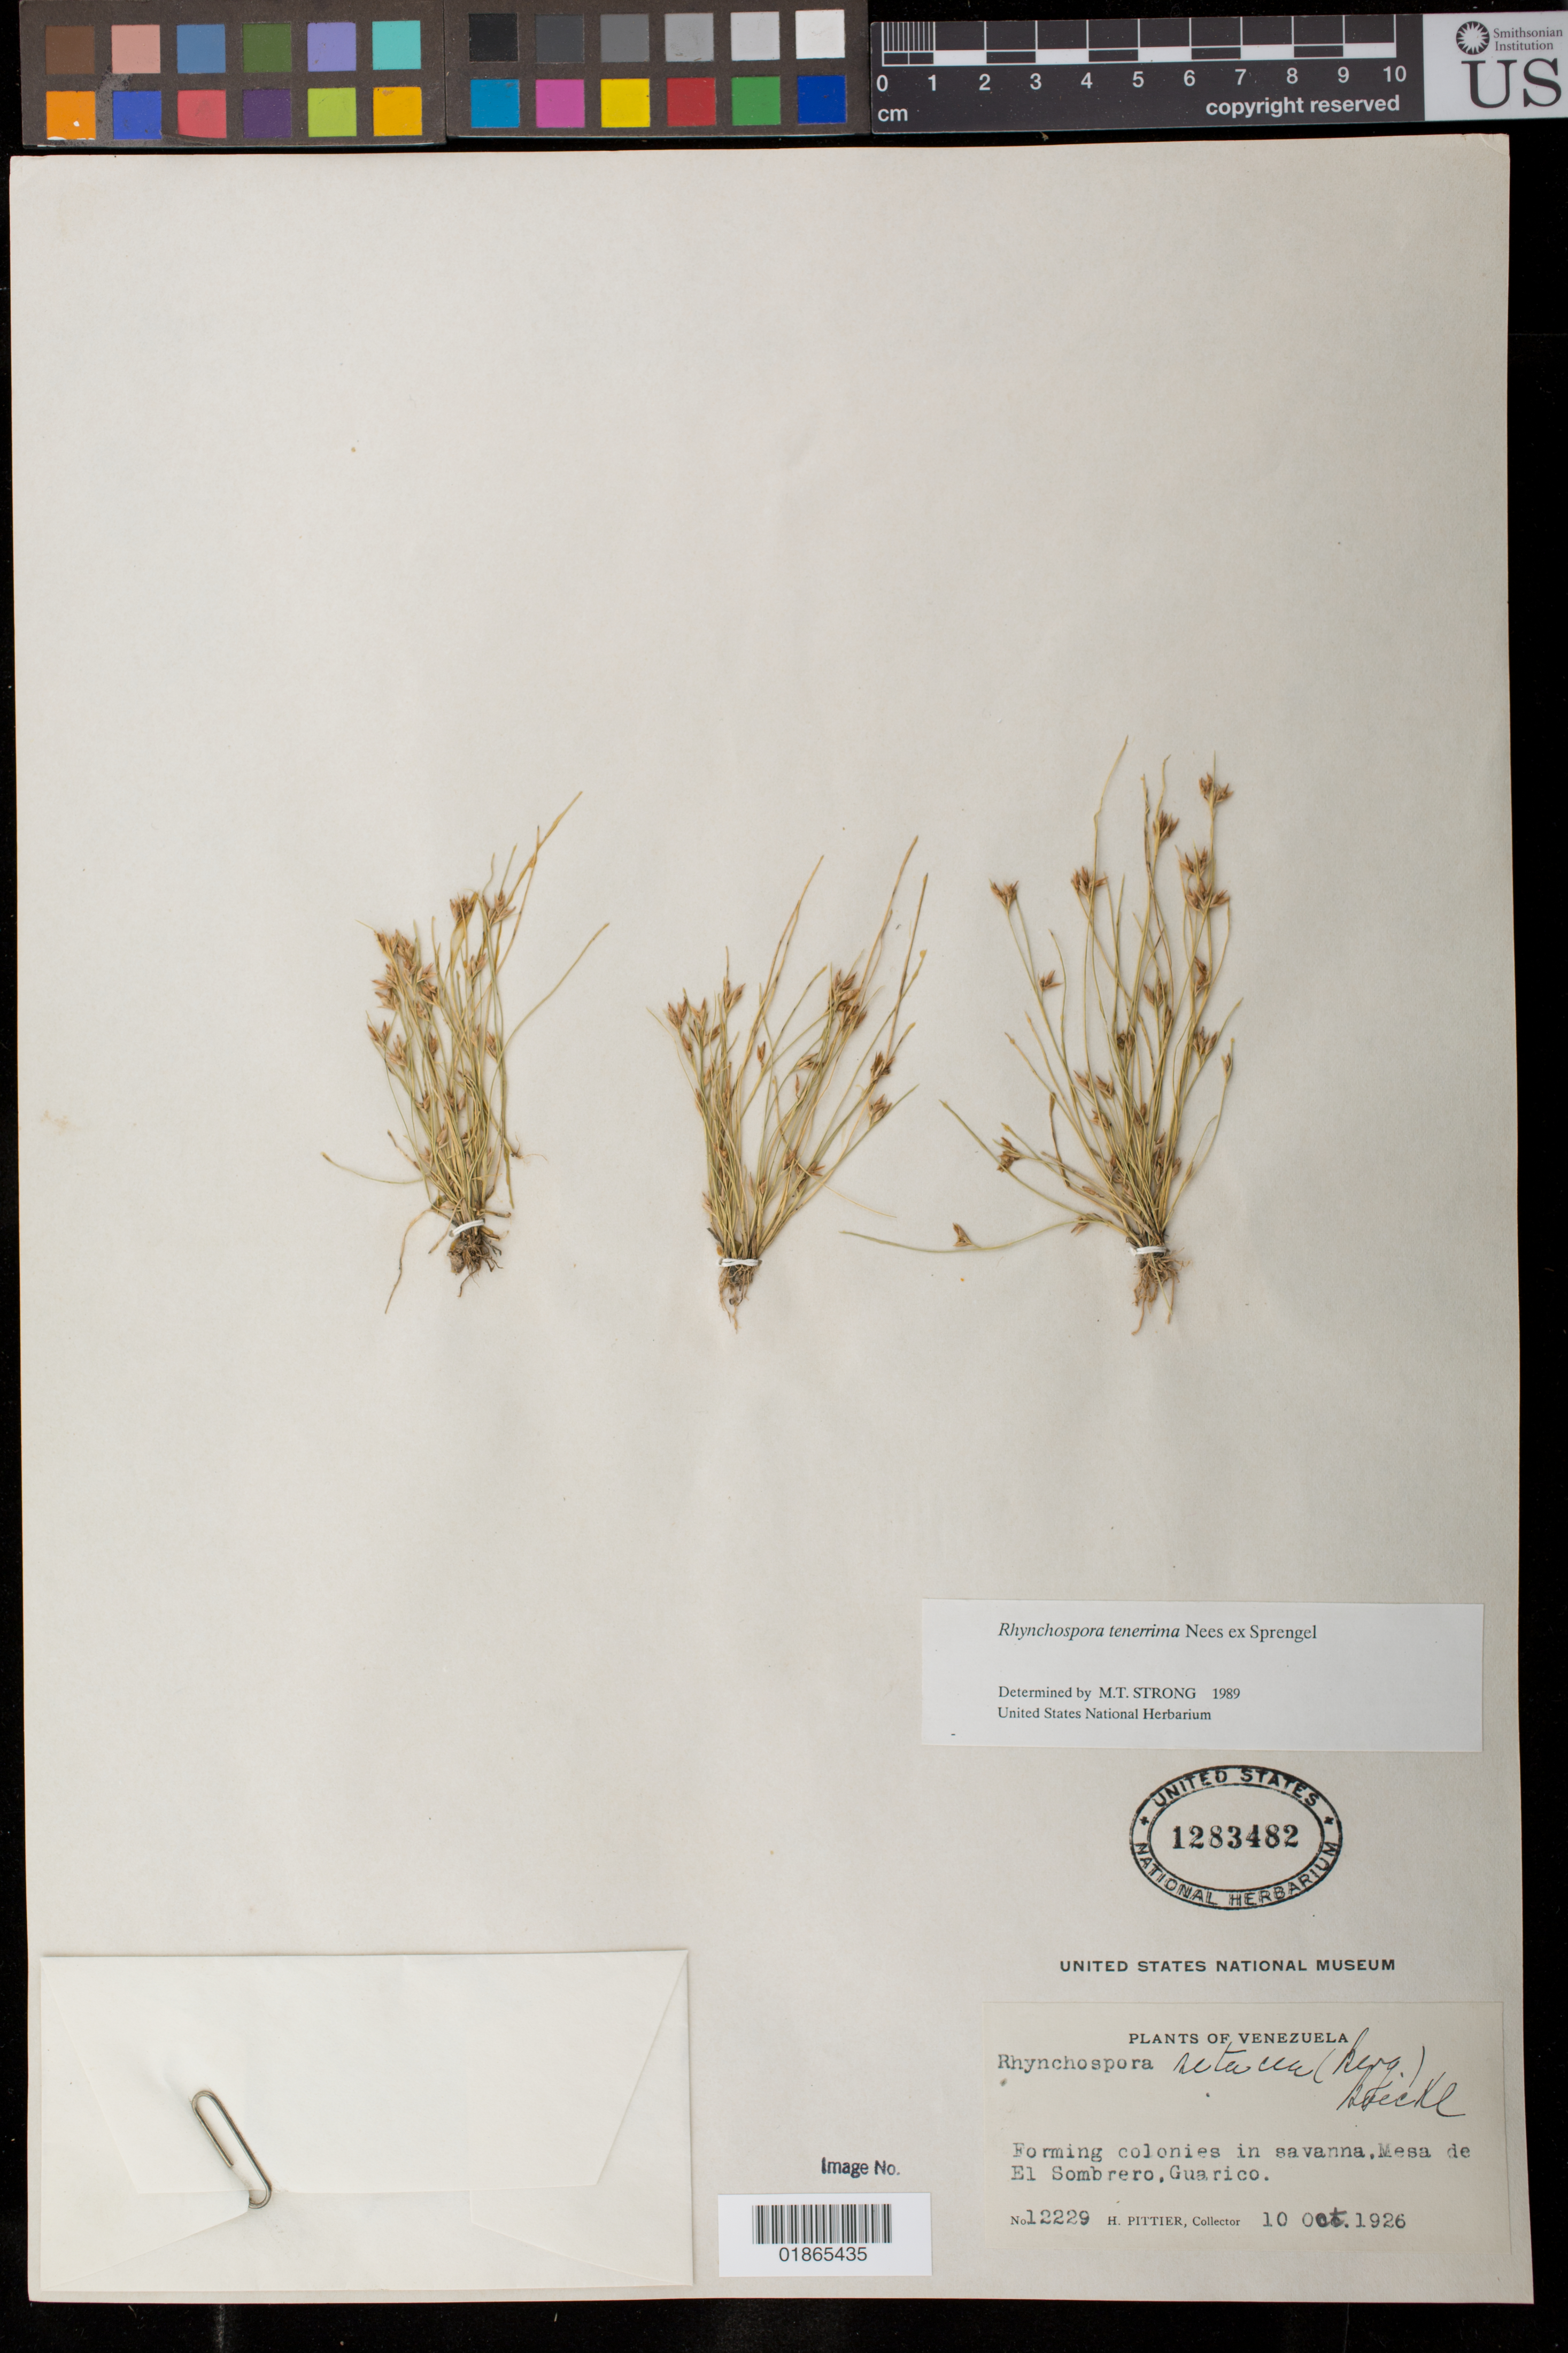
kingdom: Plantae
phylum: Tracheophyta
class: Liliopsida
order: Poales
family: Cyperaceae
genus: Rhynchospora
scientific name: Rhynchospora tenerrima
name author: Nees ex Spreng.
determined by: Strong, M. T., (US), Smithsonian Institution - National Museum of Natural History (UNITED STATES)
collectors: H. F. Pittier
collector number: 12229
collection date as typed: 10 Oct 1926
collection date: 1926-10-10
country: Venezuela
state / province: Guárico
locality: Mesa de El Sombrero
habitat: Forming colonies in savanna.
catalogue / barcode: US 1283482